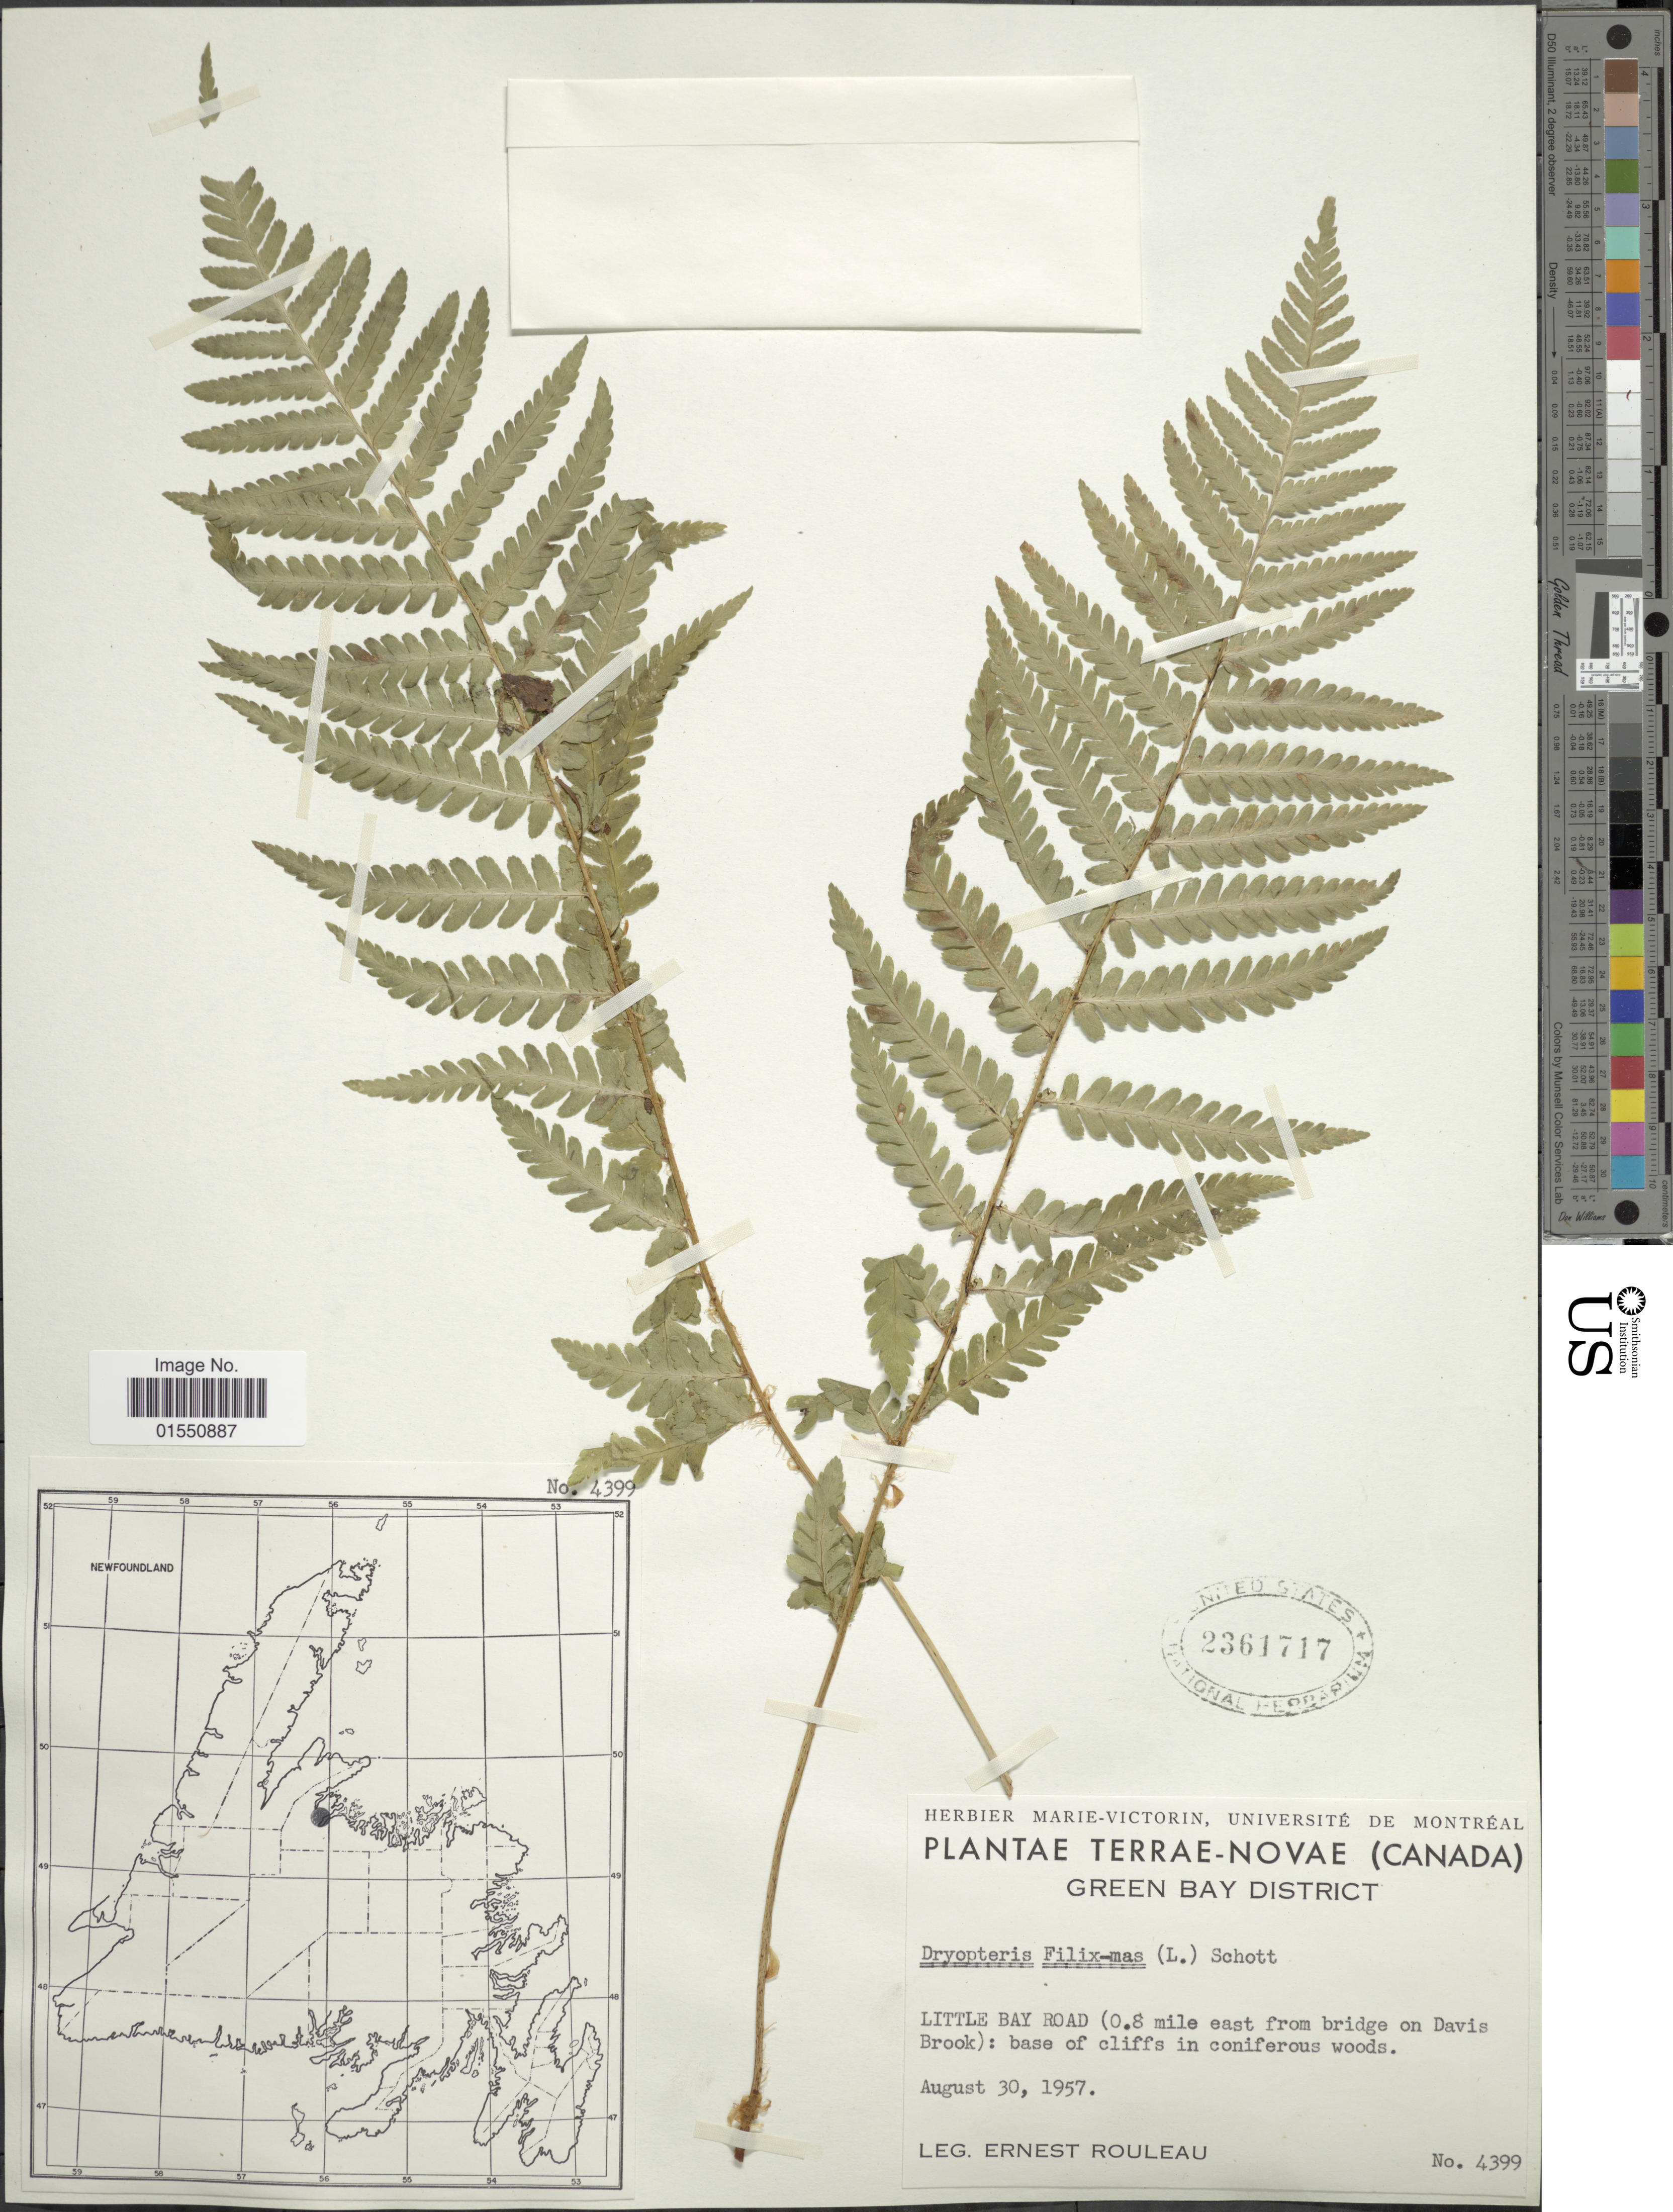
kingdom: Plantae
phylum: Tracheophyta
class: Polypodiopsida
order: Polypodiales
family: Dryopteridaceae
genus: Dryopteris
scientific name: Dryopteris filix-mas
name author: (L.) Schott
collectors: J. Rouleau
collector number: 4399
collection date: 1957-08-30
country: Canada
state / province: Newfoundland and Labrador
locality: Terrae-Novae (Canada). Green Bay District. Little Bay Road (0.8 mile east from bridge on Davis Brook): base of cliffs in coniferous woods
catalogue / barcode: US 2361717